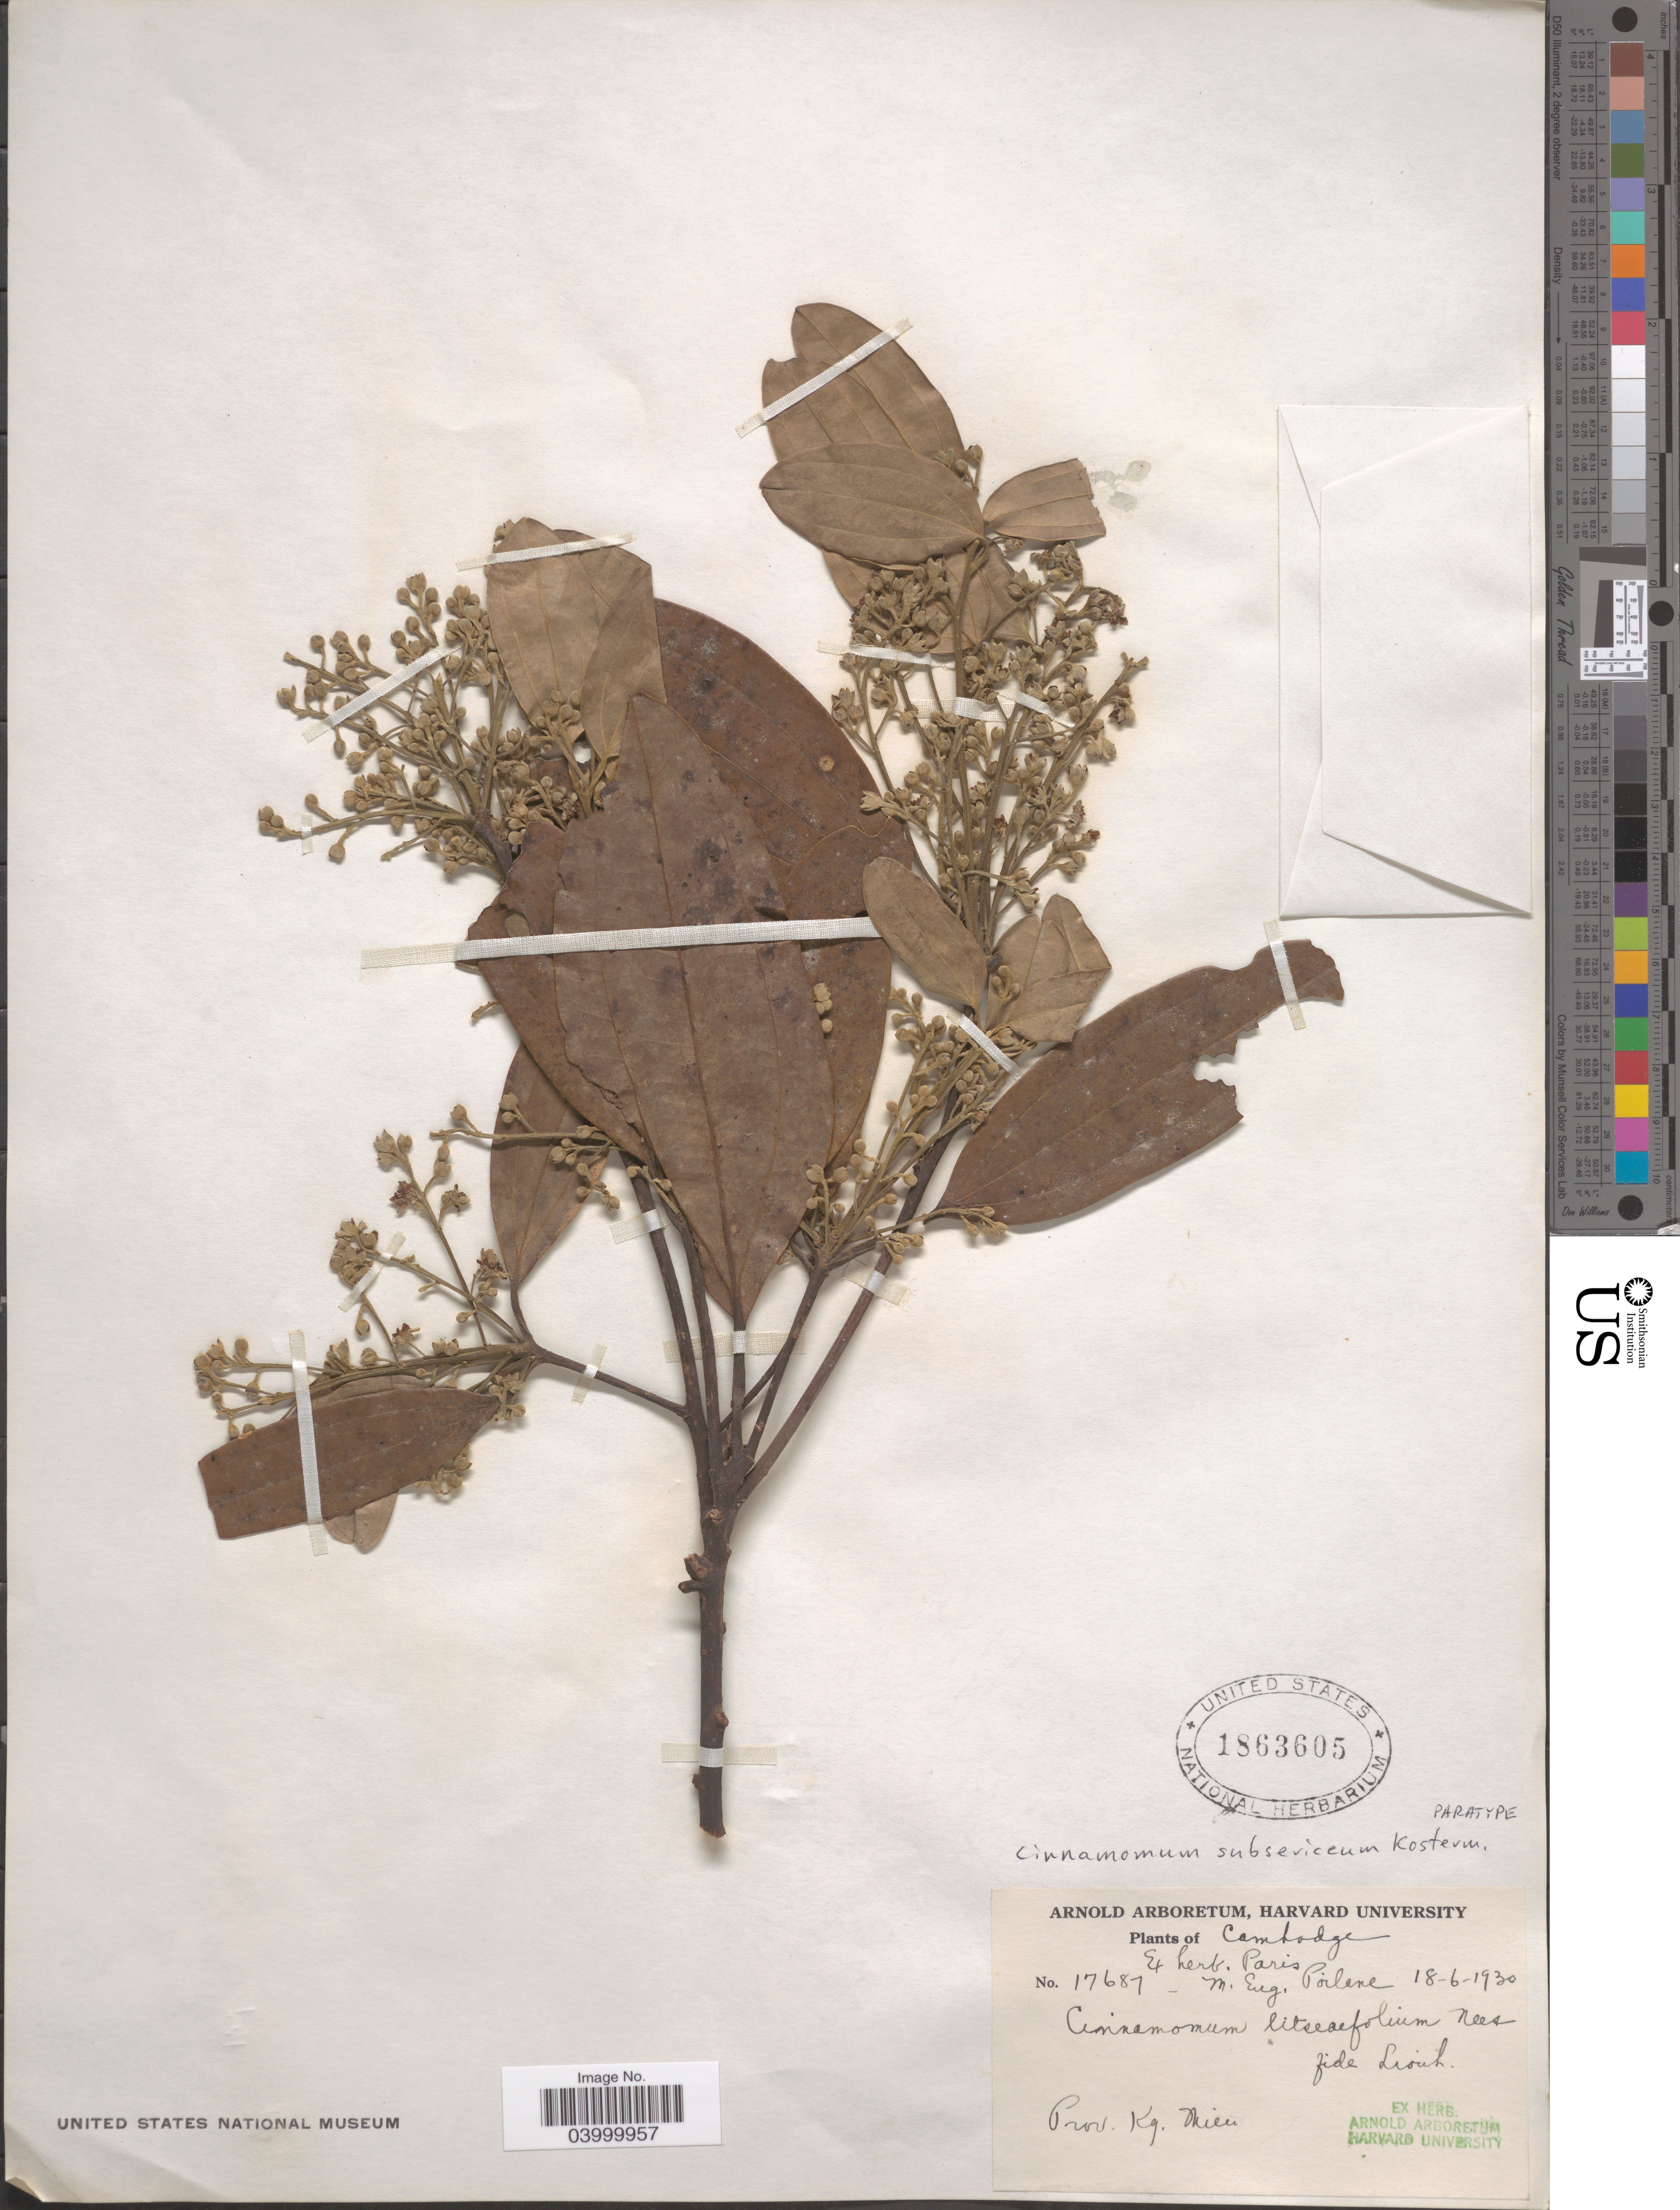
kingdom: Plantae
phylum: Tracheophyta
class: Magnoliopsida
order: Laurales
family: Lauraceae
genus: Cinnamomum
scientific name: Cinnamomum subsericeum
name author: Kosterm.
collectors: M. Poilane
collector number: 17687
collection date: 1930-06-18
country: Cambodia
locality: Prov. Kg. Mien. [interpreted]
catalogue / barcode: US 1863605